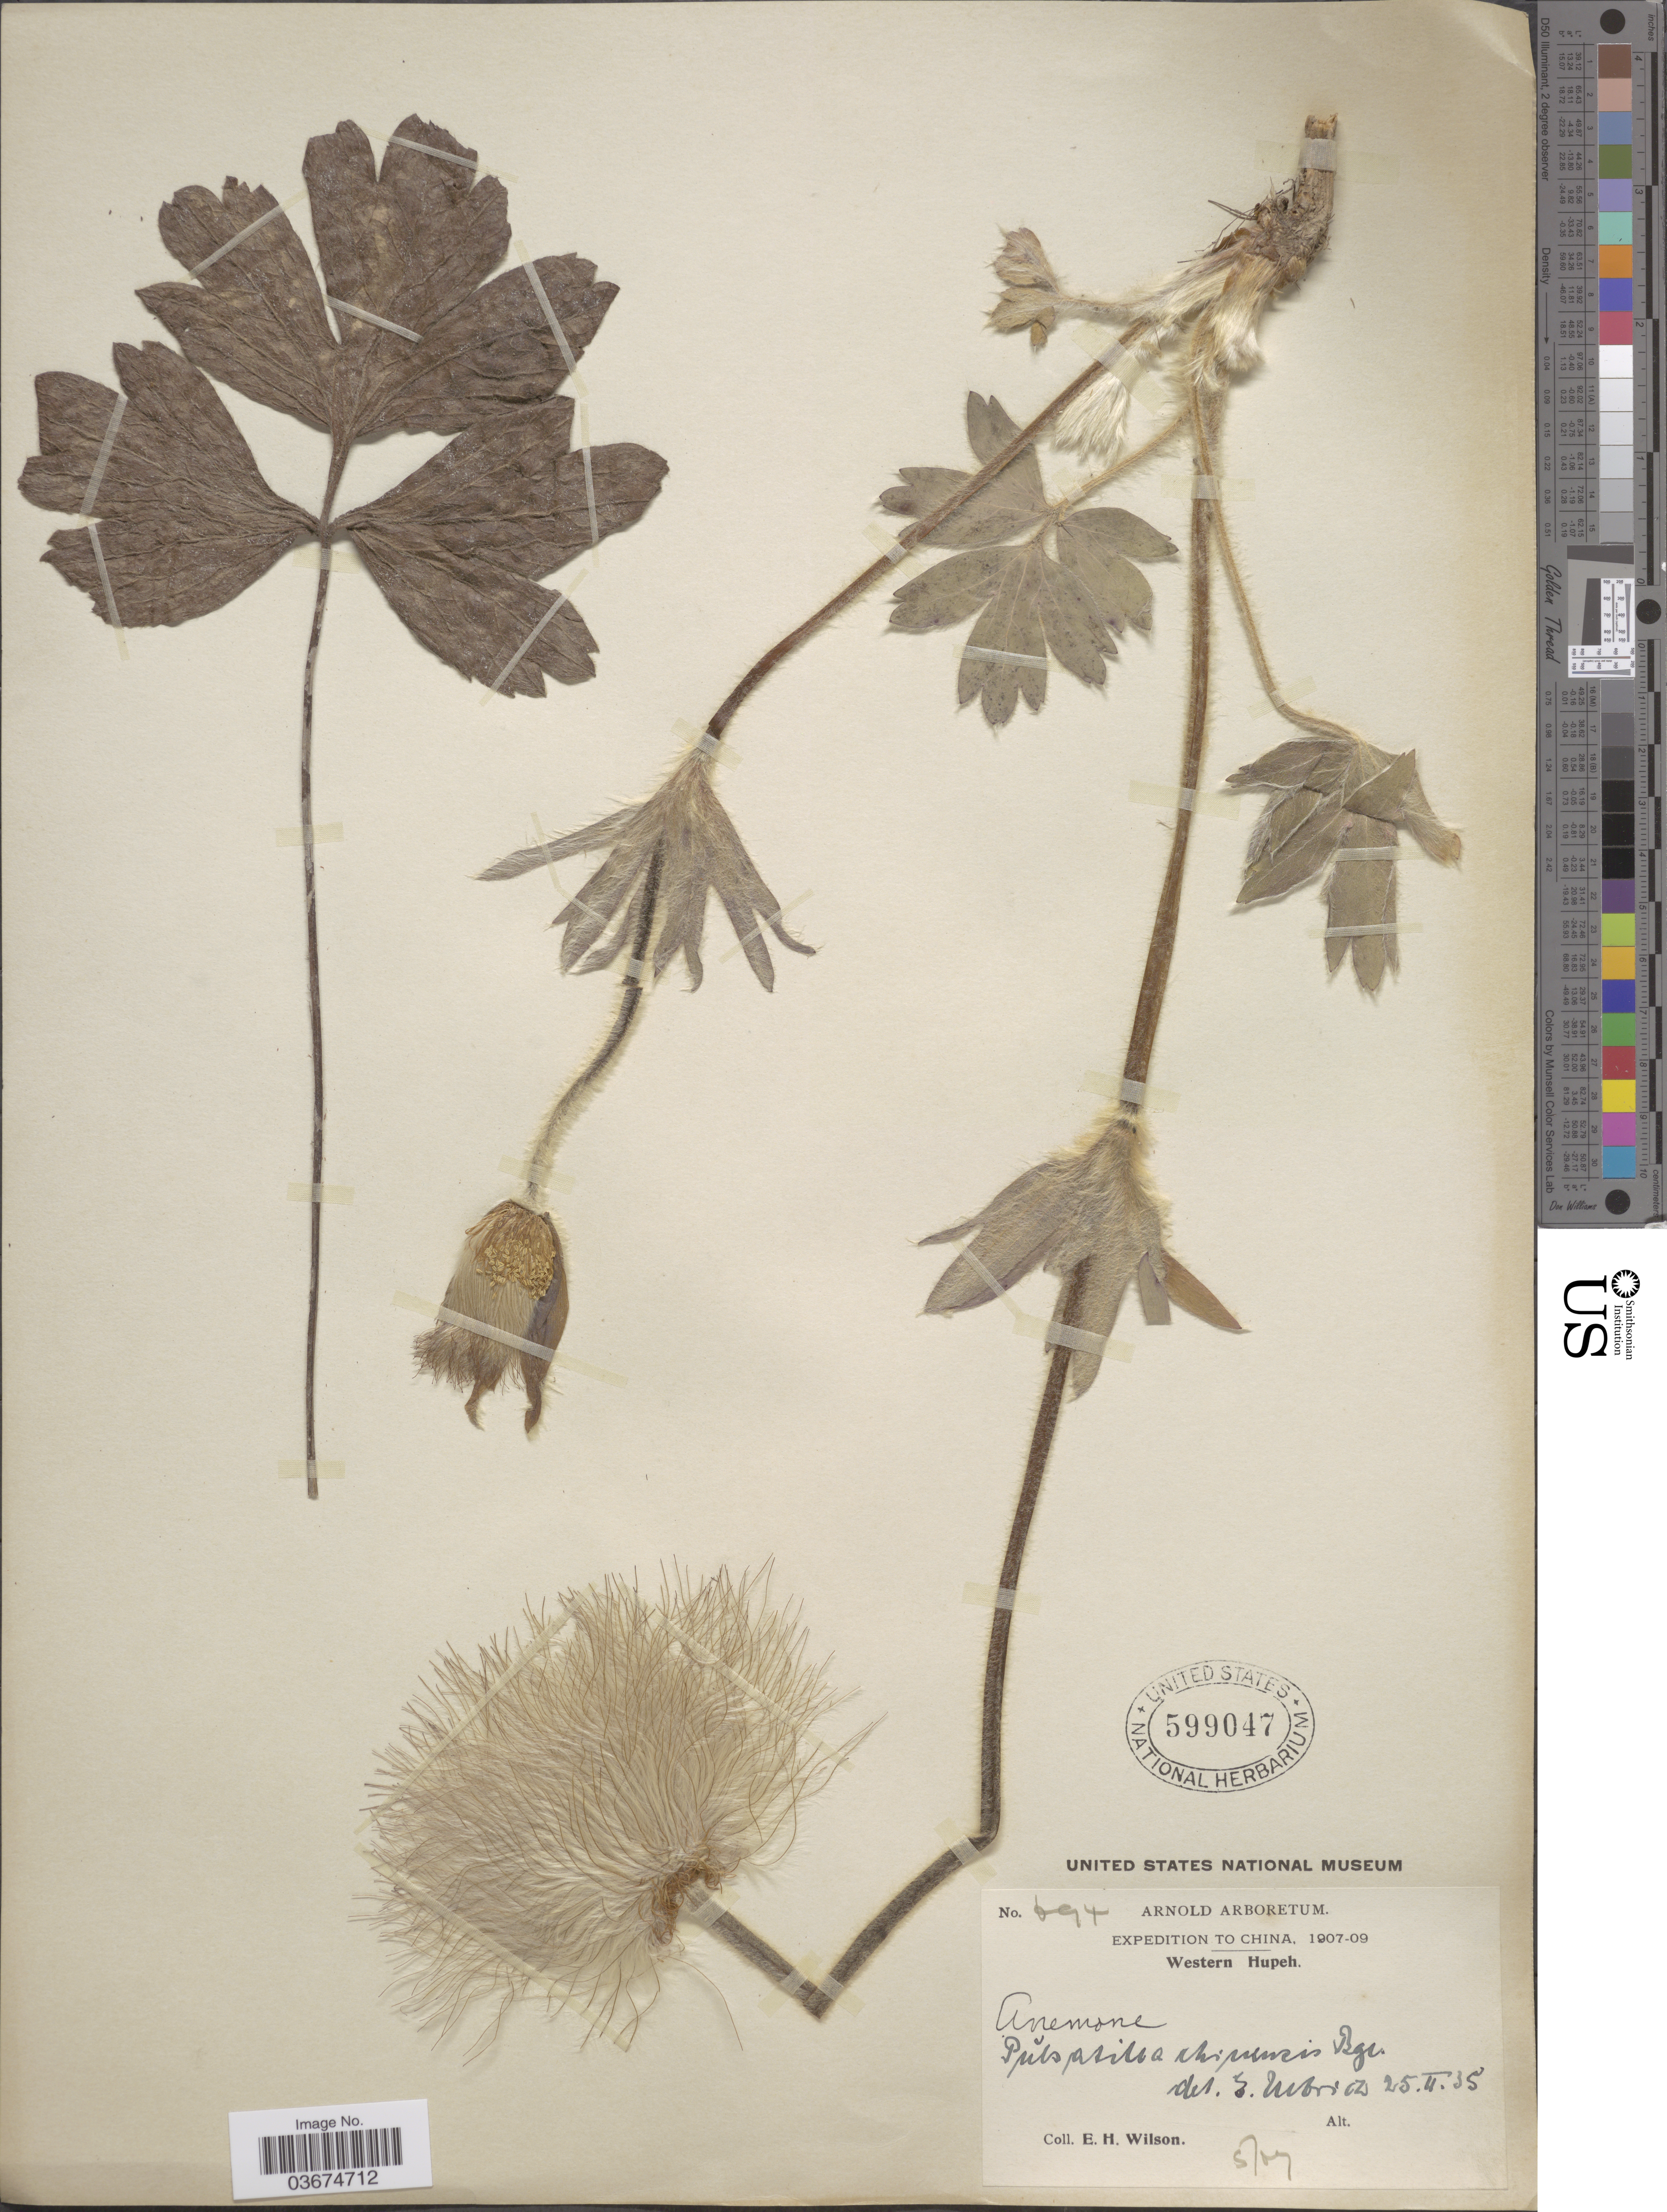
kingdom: Plantae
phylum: Tracheophyta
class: Magnoliopsida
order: Ranunculales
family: Ranunculaceae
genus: Pulsatilla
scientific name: Pulsatilla chinensis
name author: (Bunge) Regel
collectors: E. Wilson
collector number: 694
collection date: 1907-05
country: China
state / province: Hubei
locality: Western Hupeh.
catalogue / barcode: US 599047